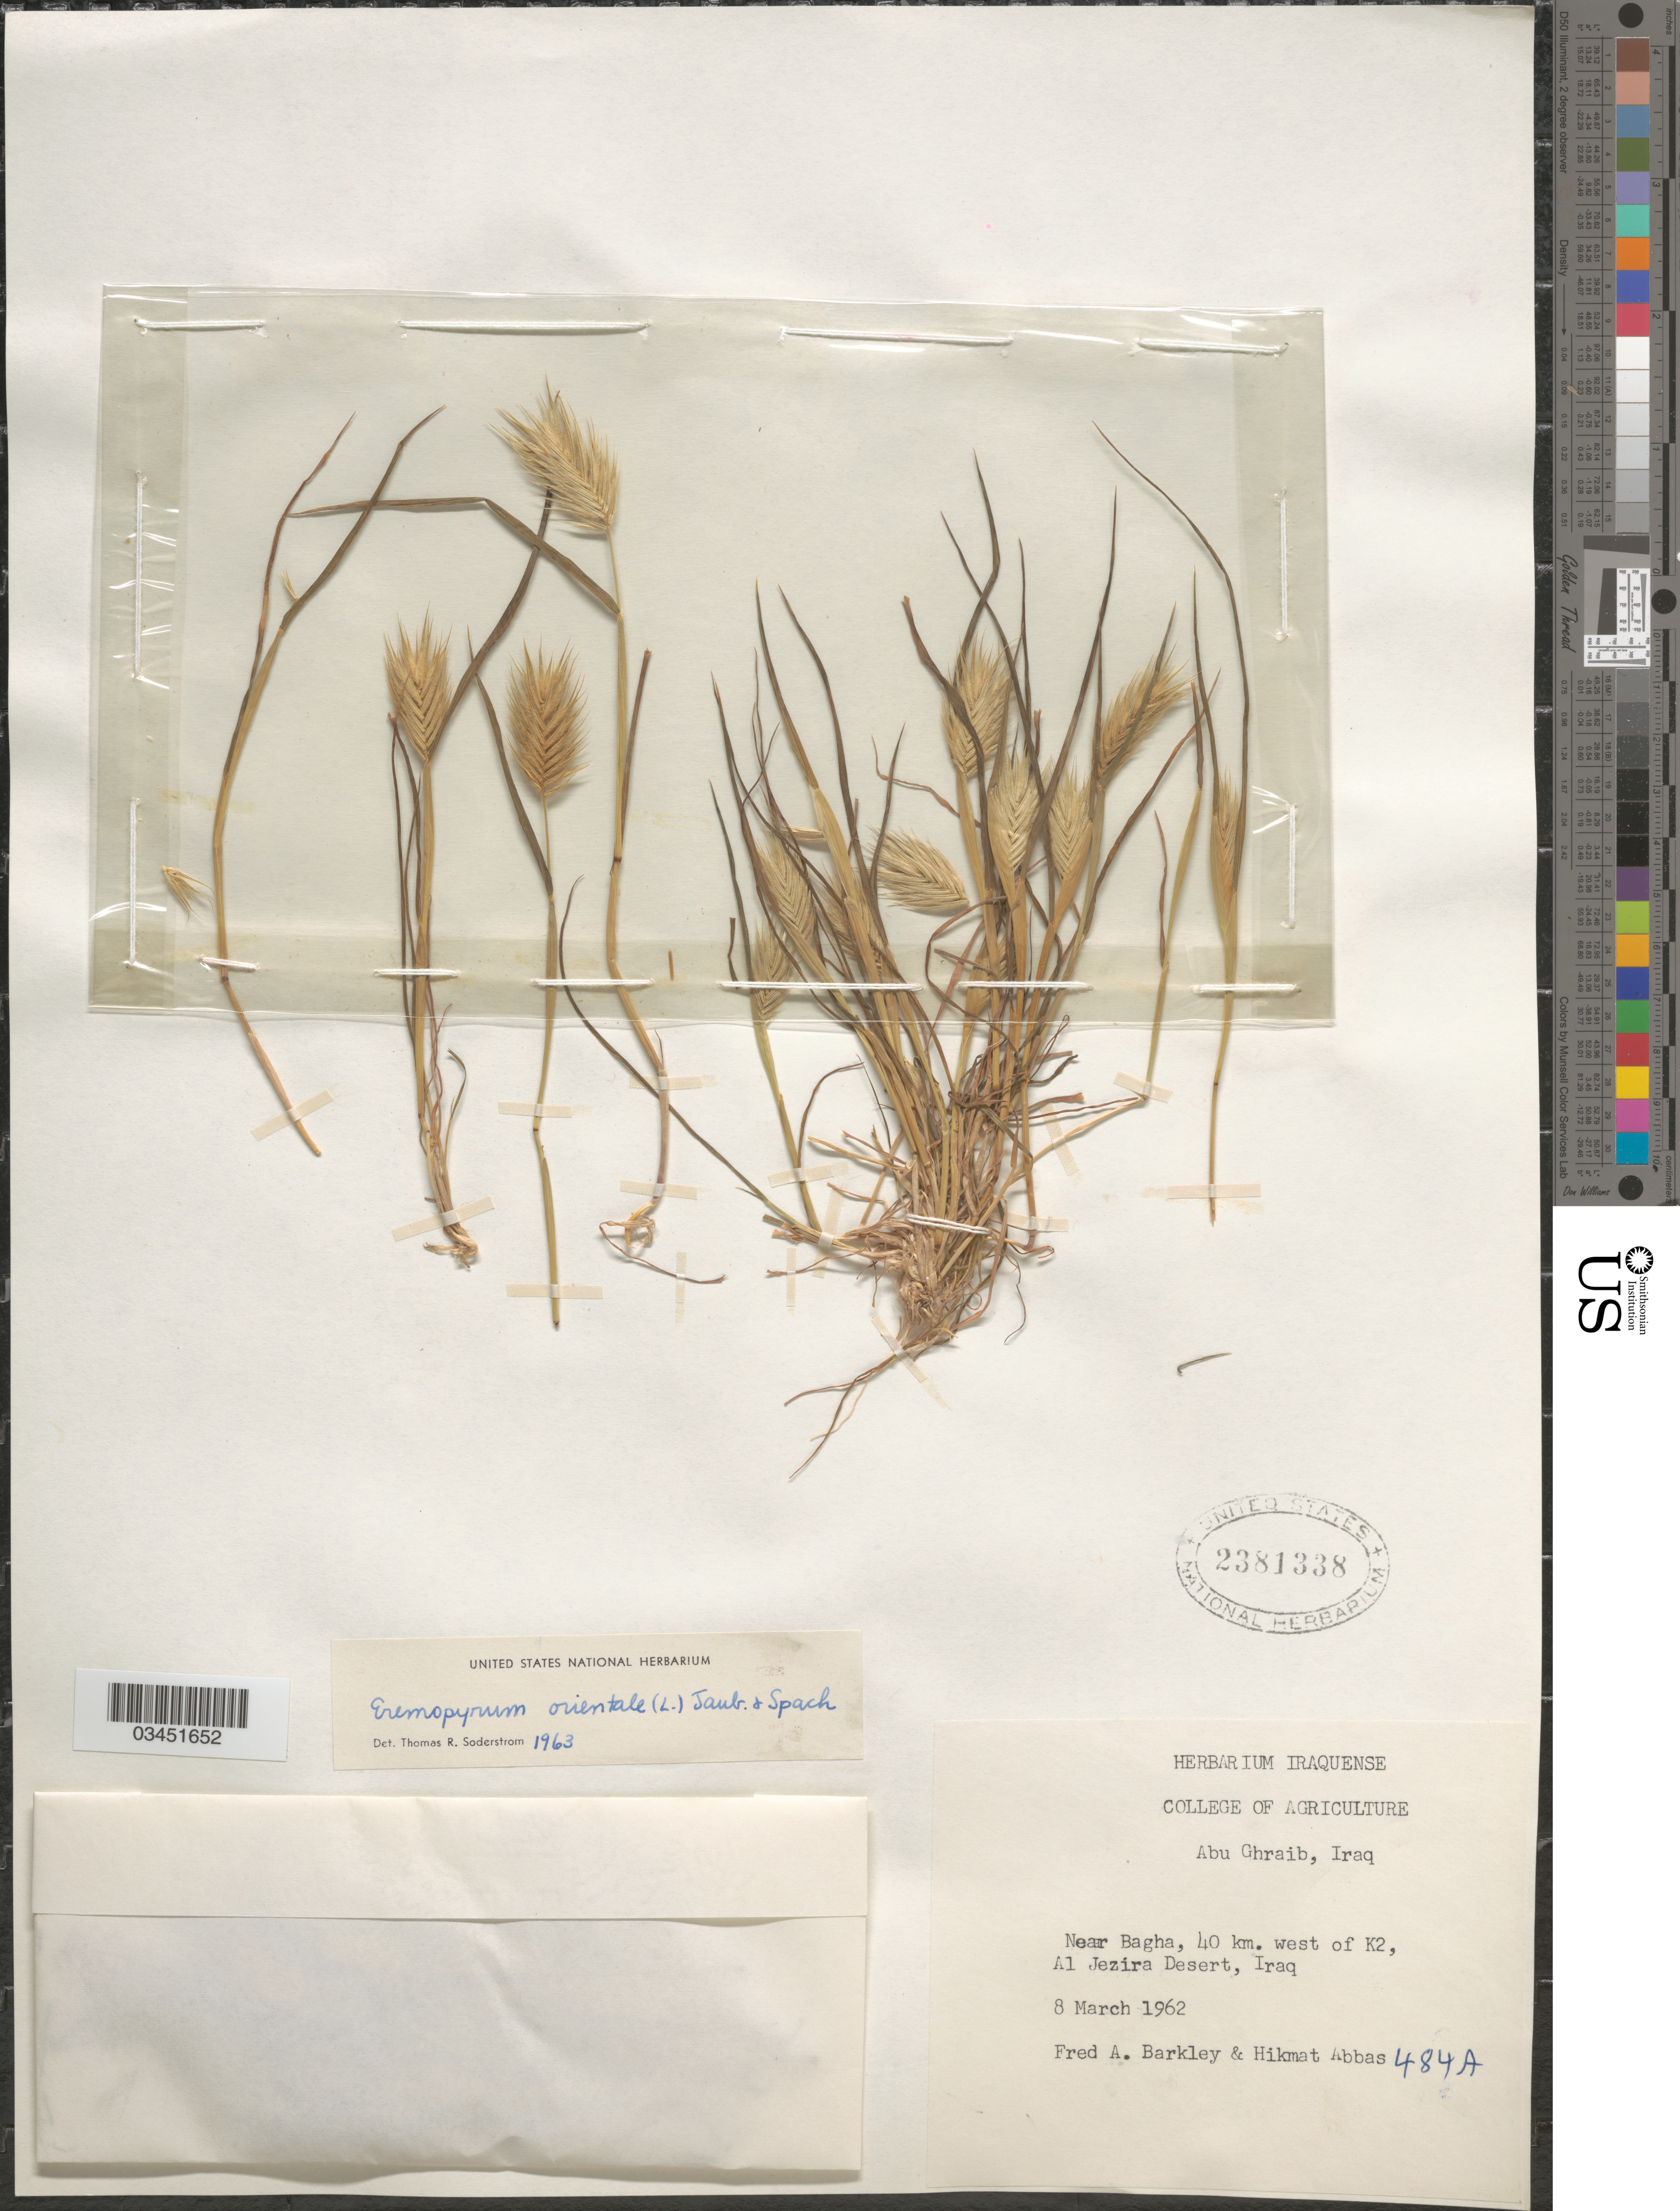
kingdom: Plantae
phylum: Tracheophyta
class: Liliopsida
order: Poales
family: Poaceae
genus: Eremopyrum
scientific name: Eremopyrum orientale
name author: (L.) Jaub. & Spach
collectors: F. A. Barkley & H. Abbas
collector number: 484A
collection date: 1962-03-08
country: Iraq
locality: Near Bagha, 40 km. west of K2, Al Jezira Desert.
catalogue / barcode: US 2381338